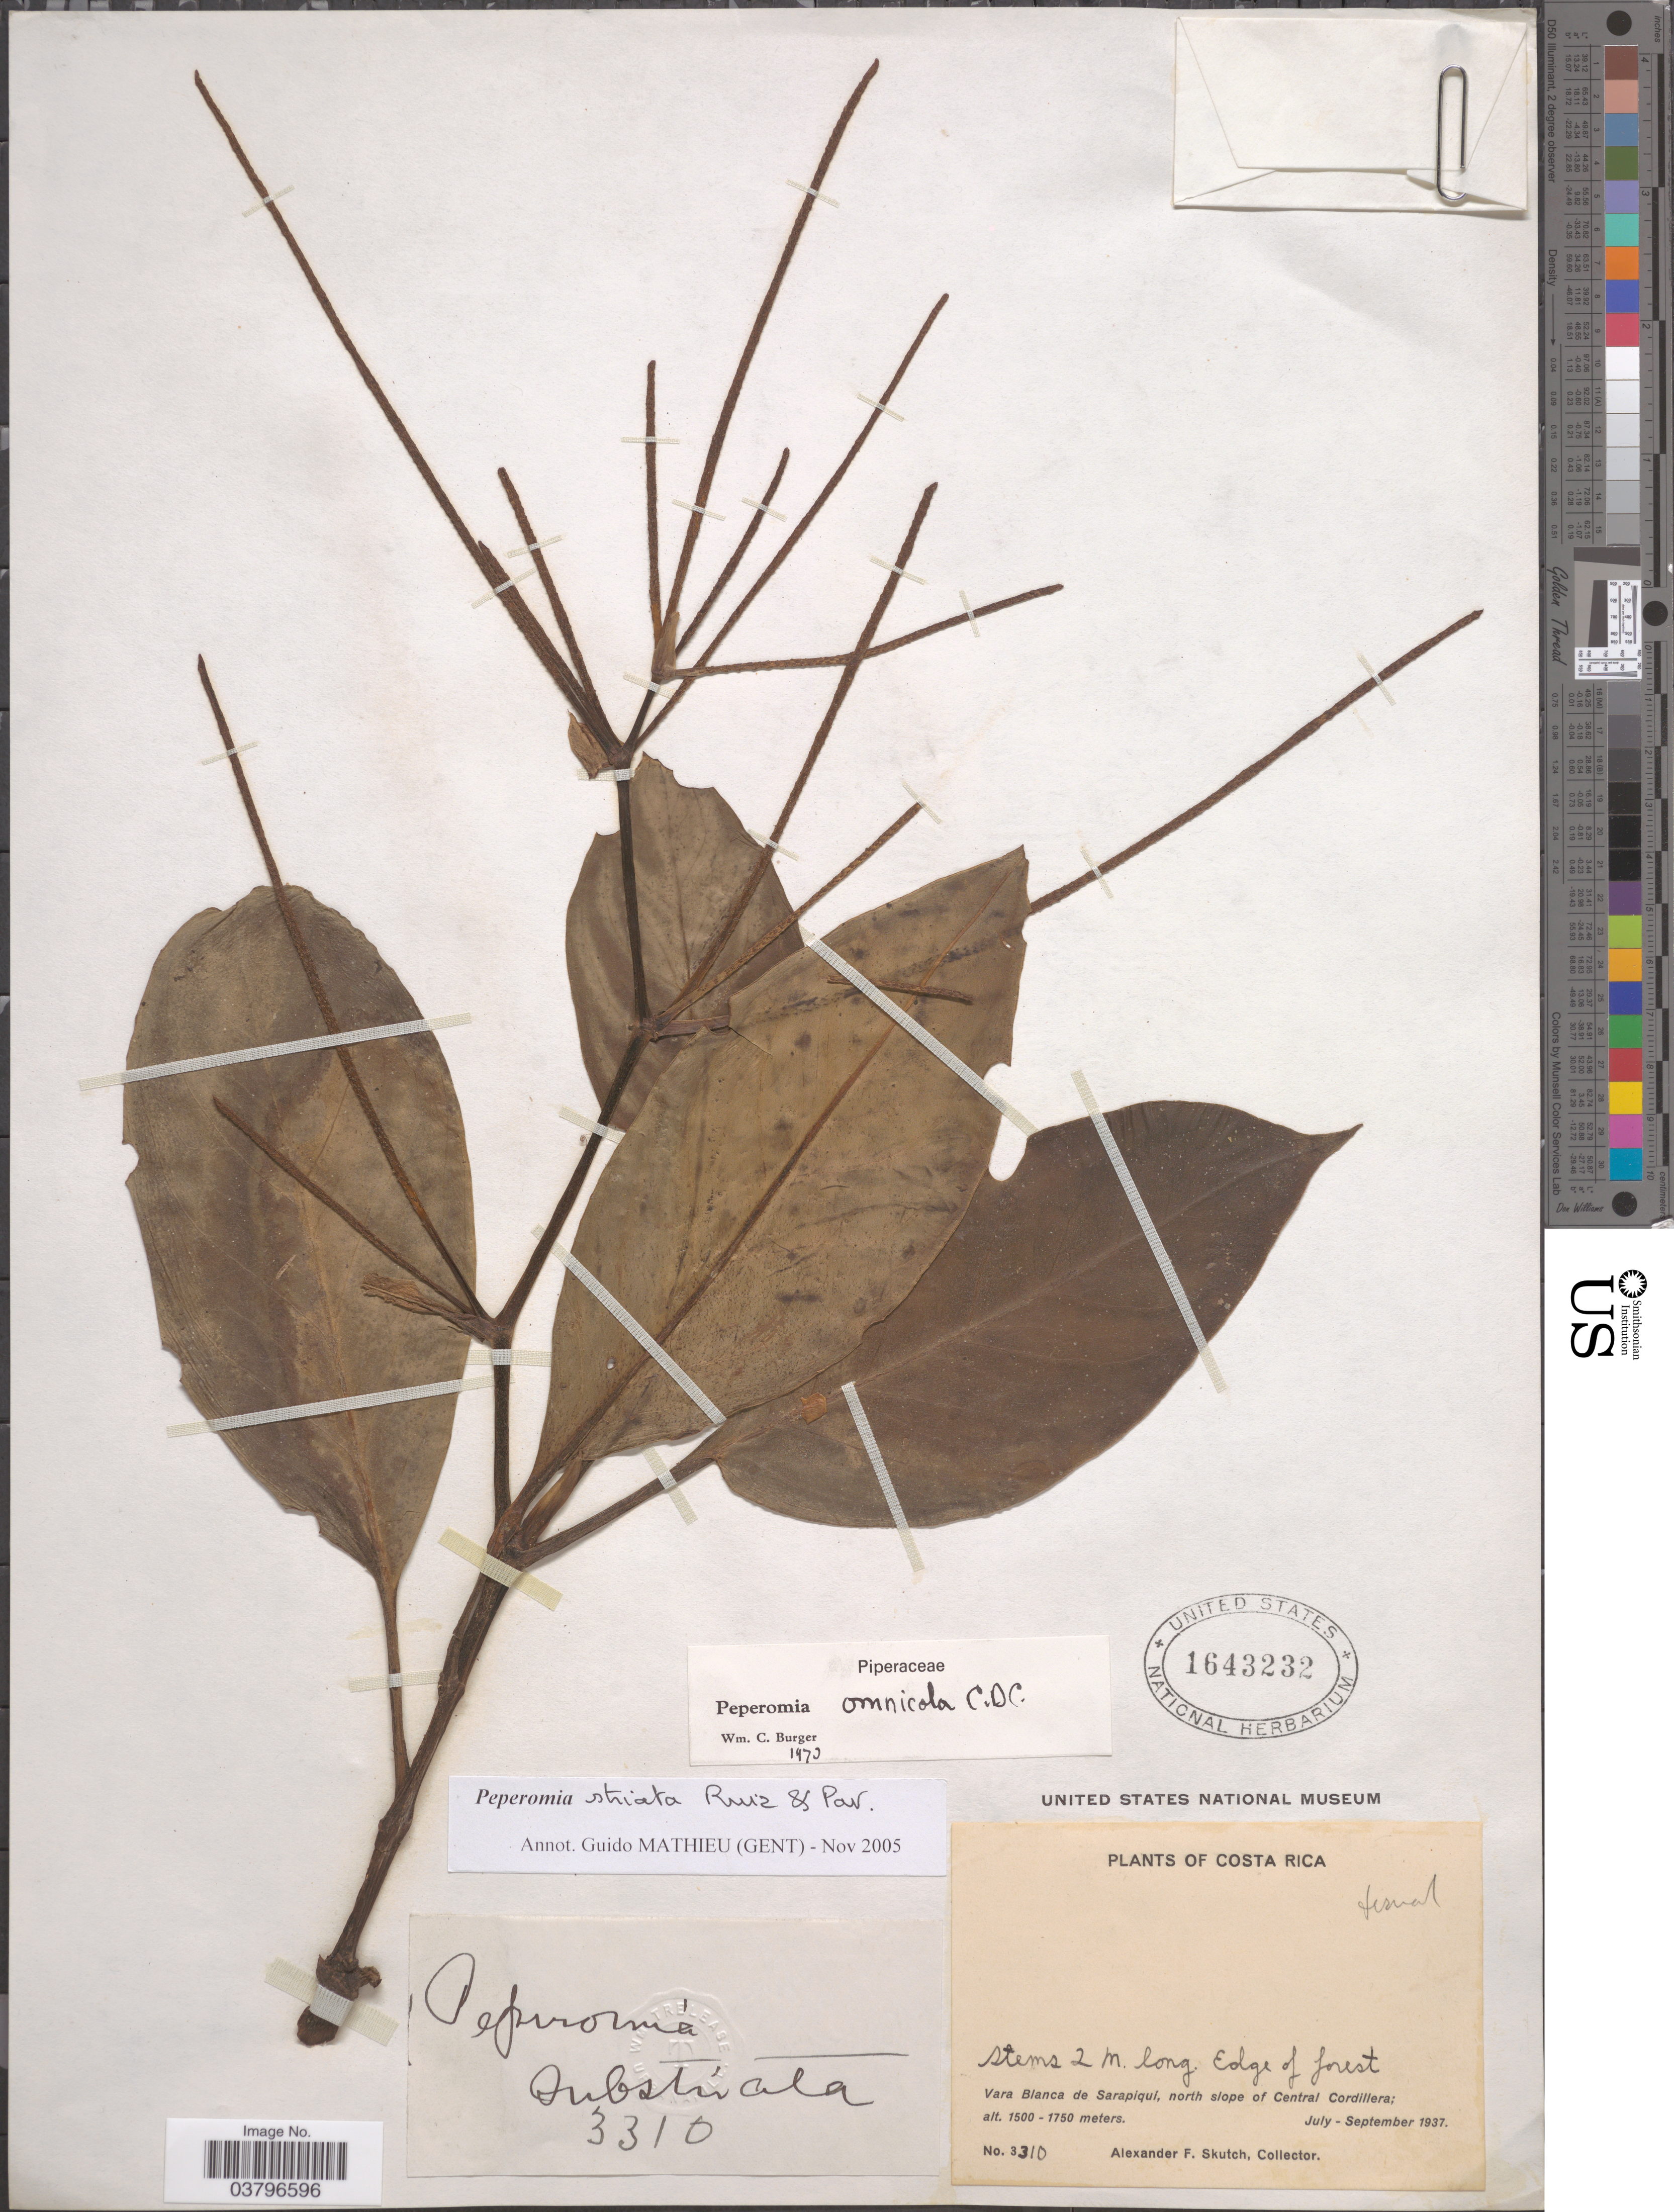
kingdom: Plantae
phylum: Tracheophyta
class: Magnoliopsida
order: Piperales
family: Piperaceae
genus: Peperomia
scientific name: Peperomia striata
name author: Ruiz & Pav.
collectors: A. F. Skutch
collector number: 3310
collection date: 1937-07/1937-09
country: Costa Rica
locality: Vara Blanca de Sarapiqui, north slope of Central Cordillera.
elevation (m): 1500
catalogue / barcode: US 1643232